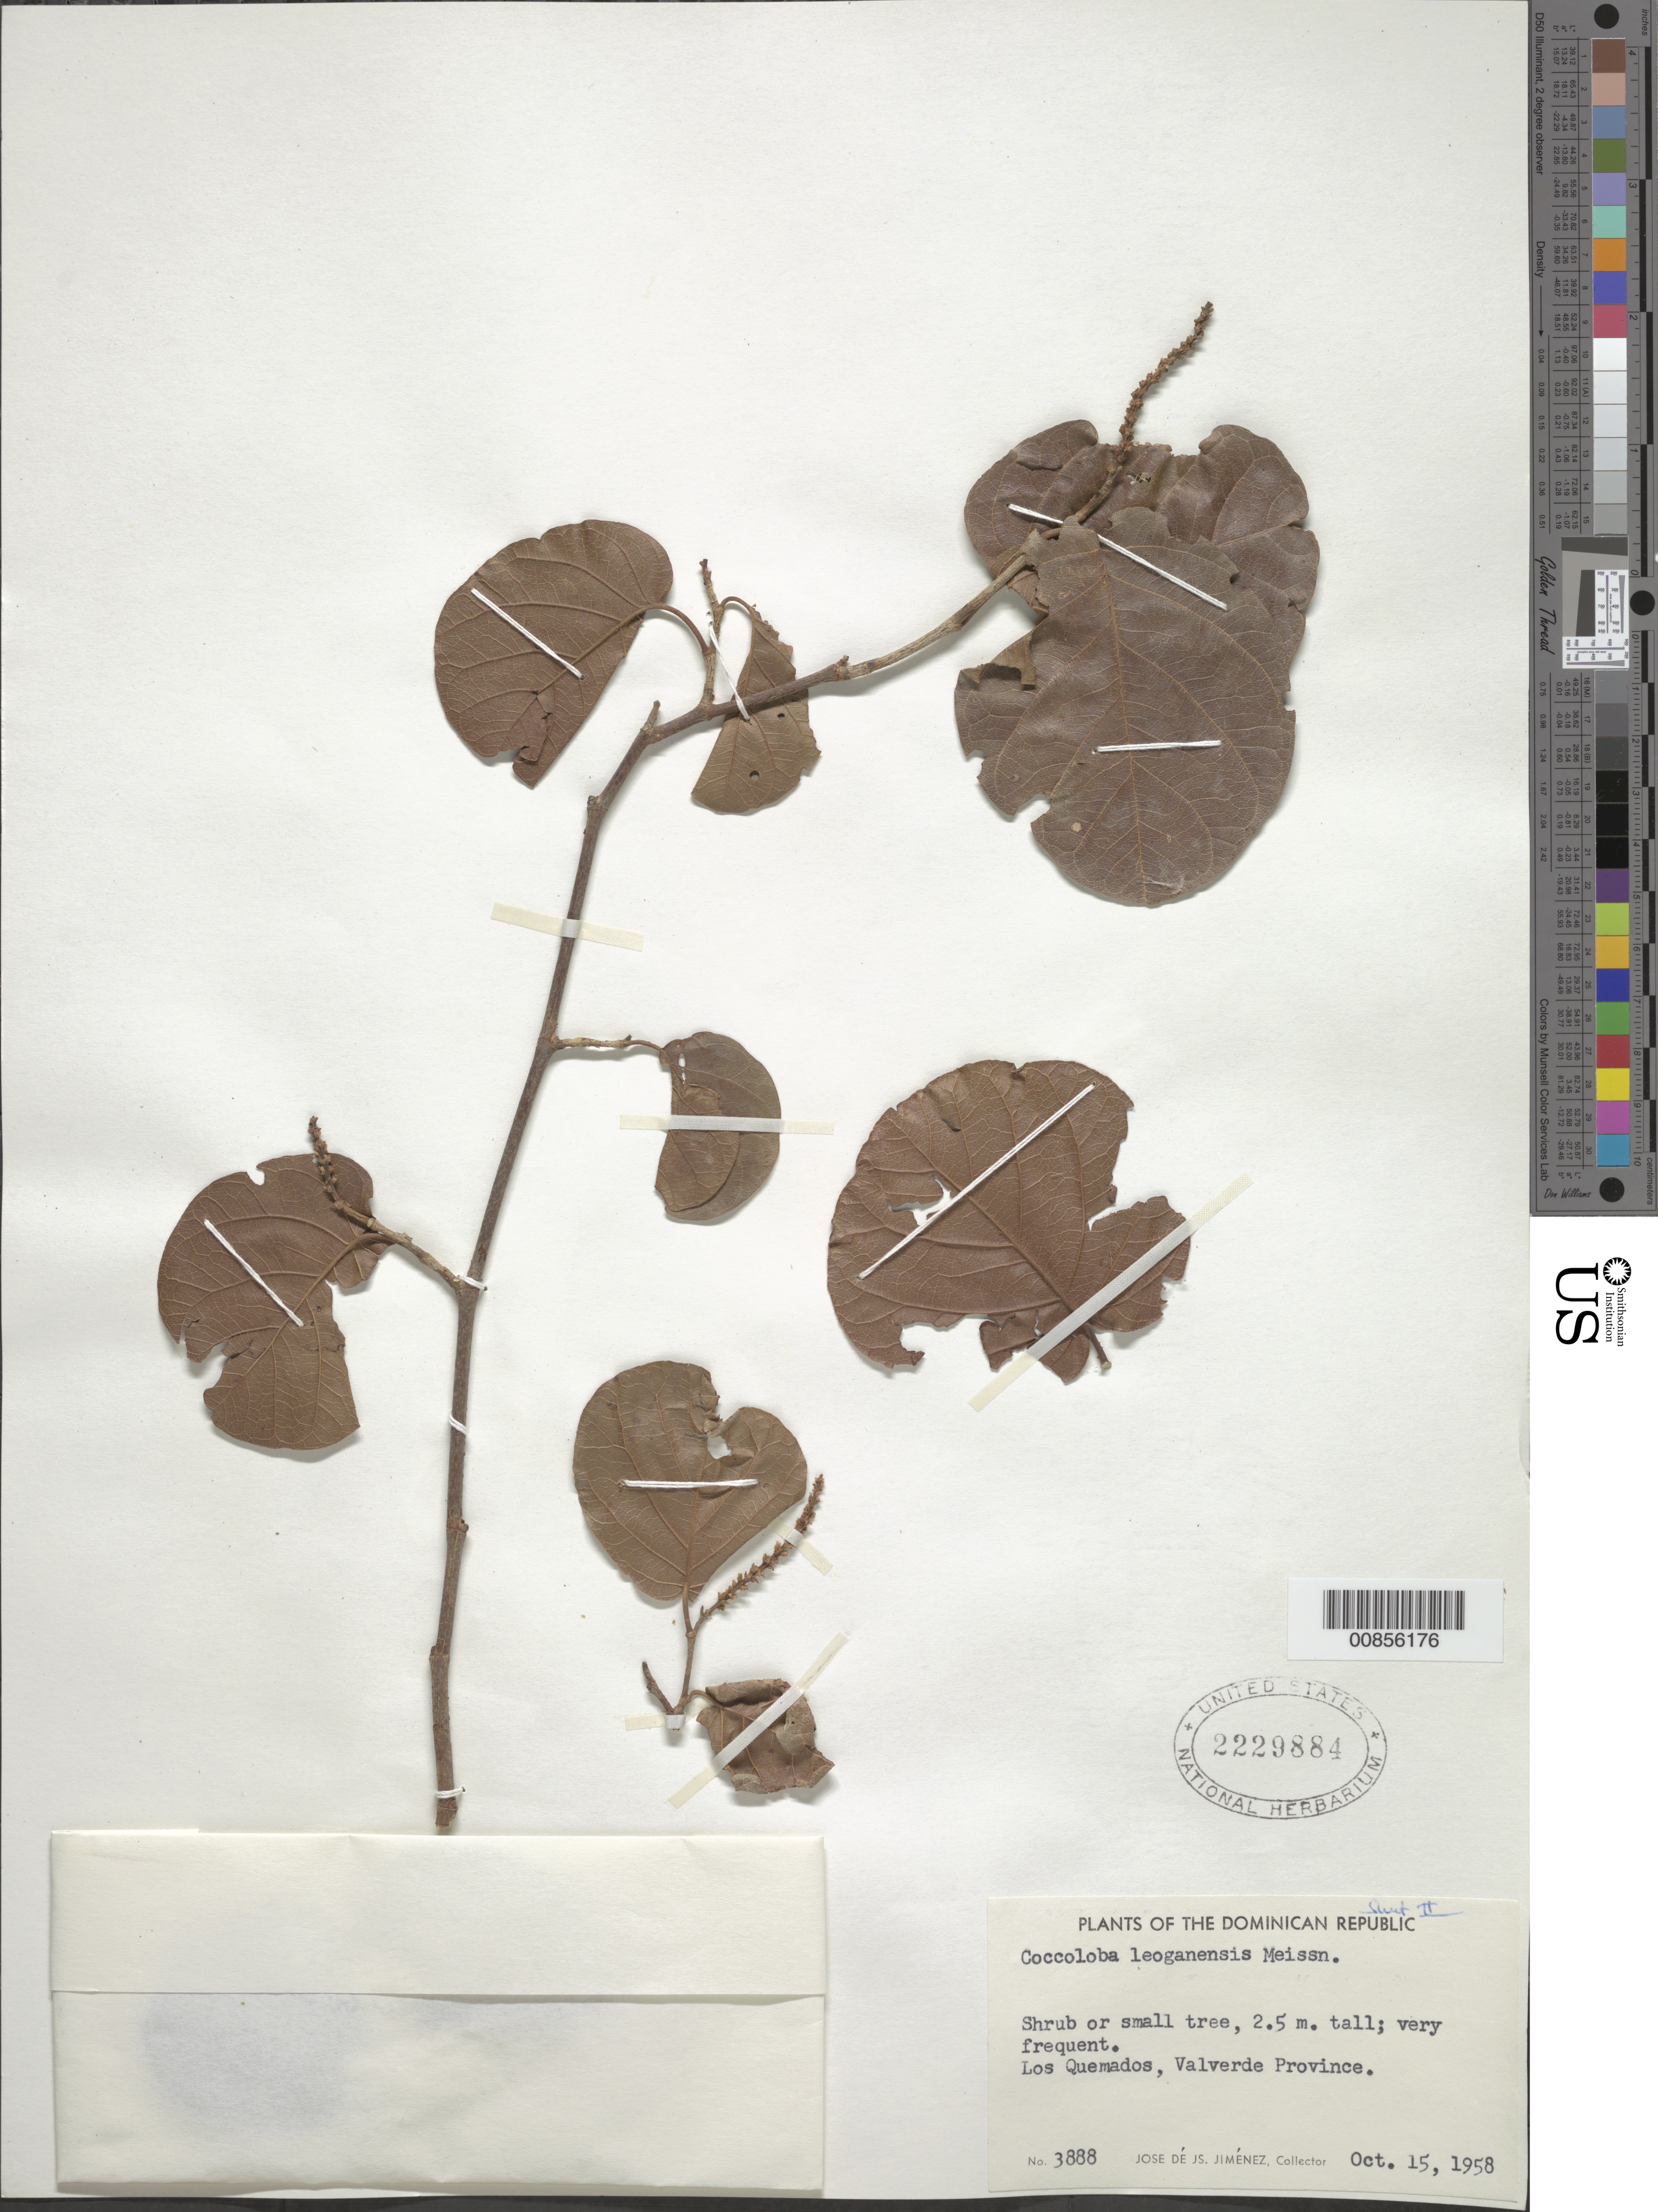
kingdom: Plantae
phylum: Tracheophyta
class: Magnoliopsida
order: Caryophyllales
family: Polygonaceae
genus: Coccoloba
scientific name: Coccoloba leoganensis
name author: Jacq.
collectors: J. J. Jiménez Almonte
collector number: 3888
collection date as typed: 15 Oct 1958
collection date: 1958-10-15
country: Dominican Republic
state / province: Valverde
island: Hispaniola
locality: Los Quemados.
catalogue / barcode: US 2229884